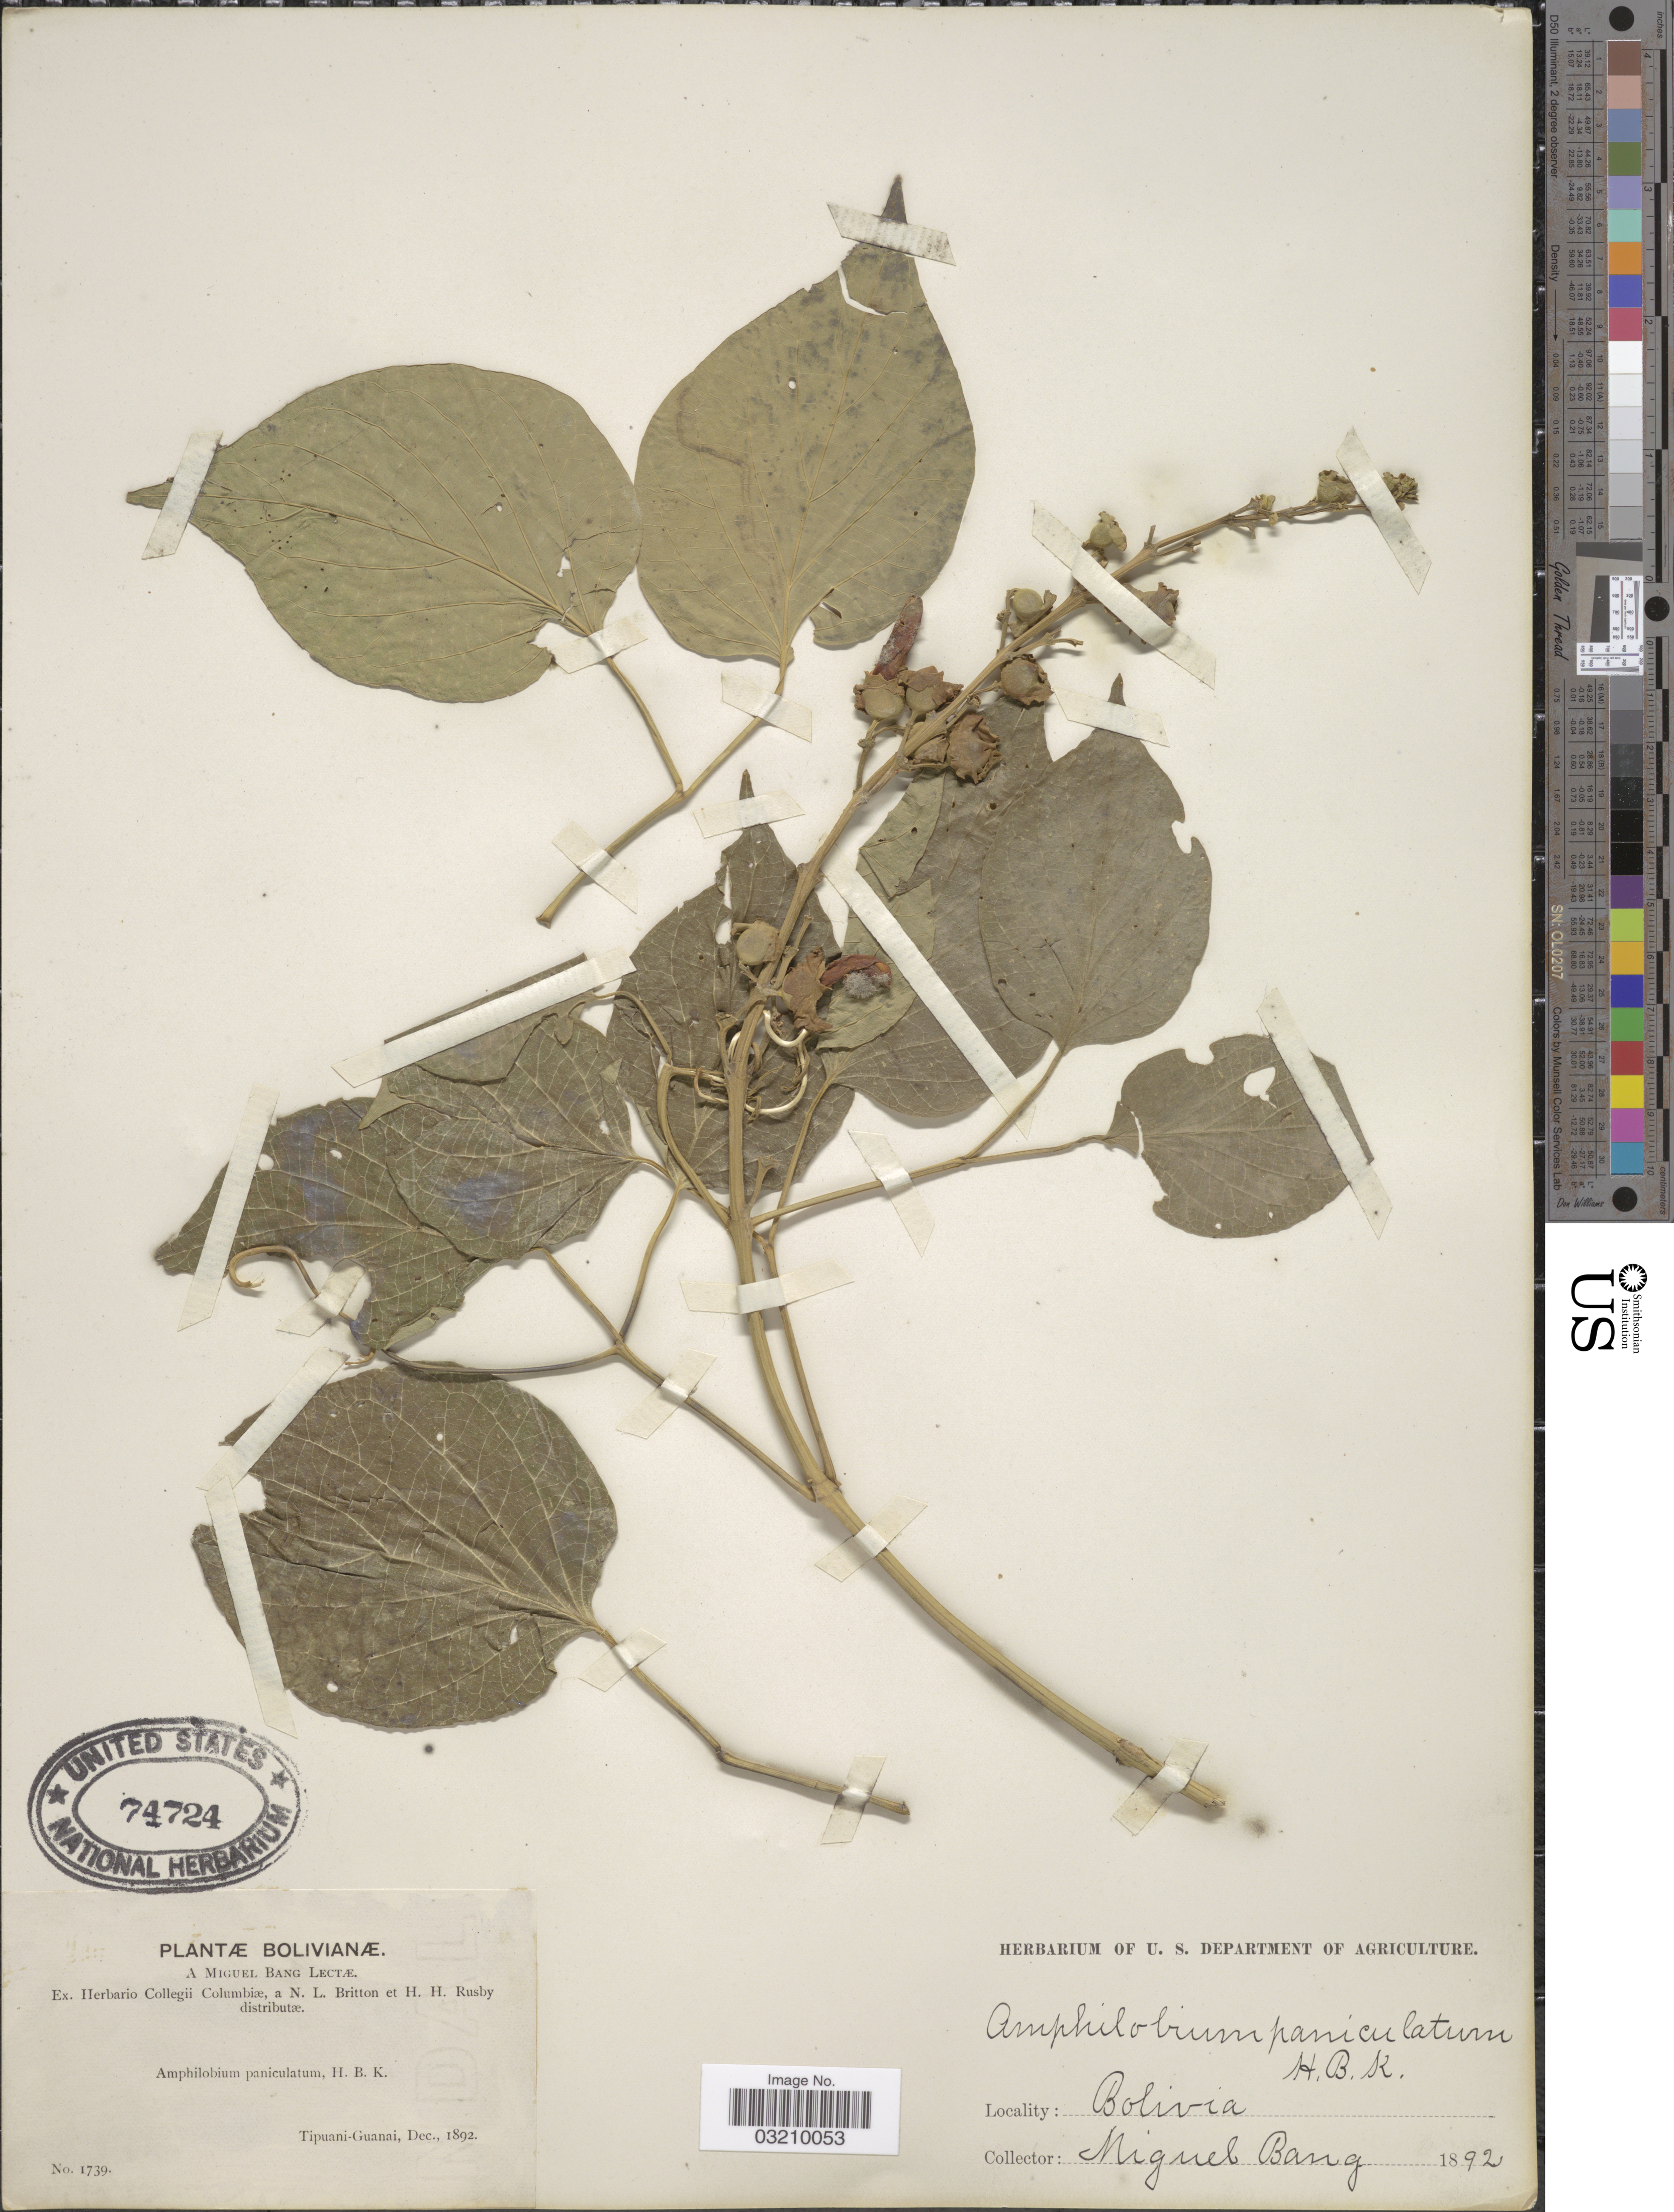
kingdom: Plantae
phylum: Tracheophyta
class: Magnoliopsida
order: Lamiales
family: Bignoniaceae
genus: Amphilophium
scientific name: Amphilophium paniculatum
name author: (L.) Kunth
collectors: M. Bang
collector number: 1739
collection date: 1892-12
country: Bolivia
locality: Tipuani-Guanai.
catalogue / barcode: US 74724